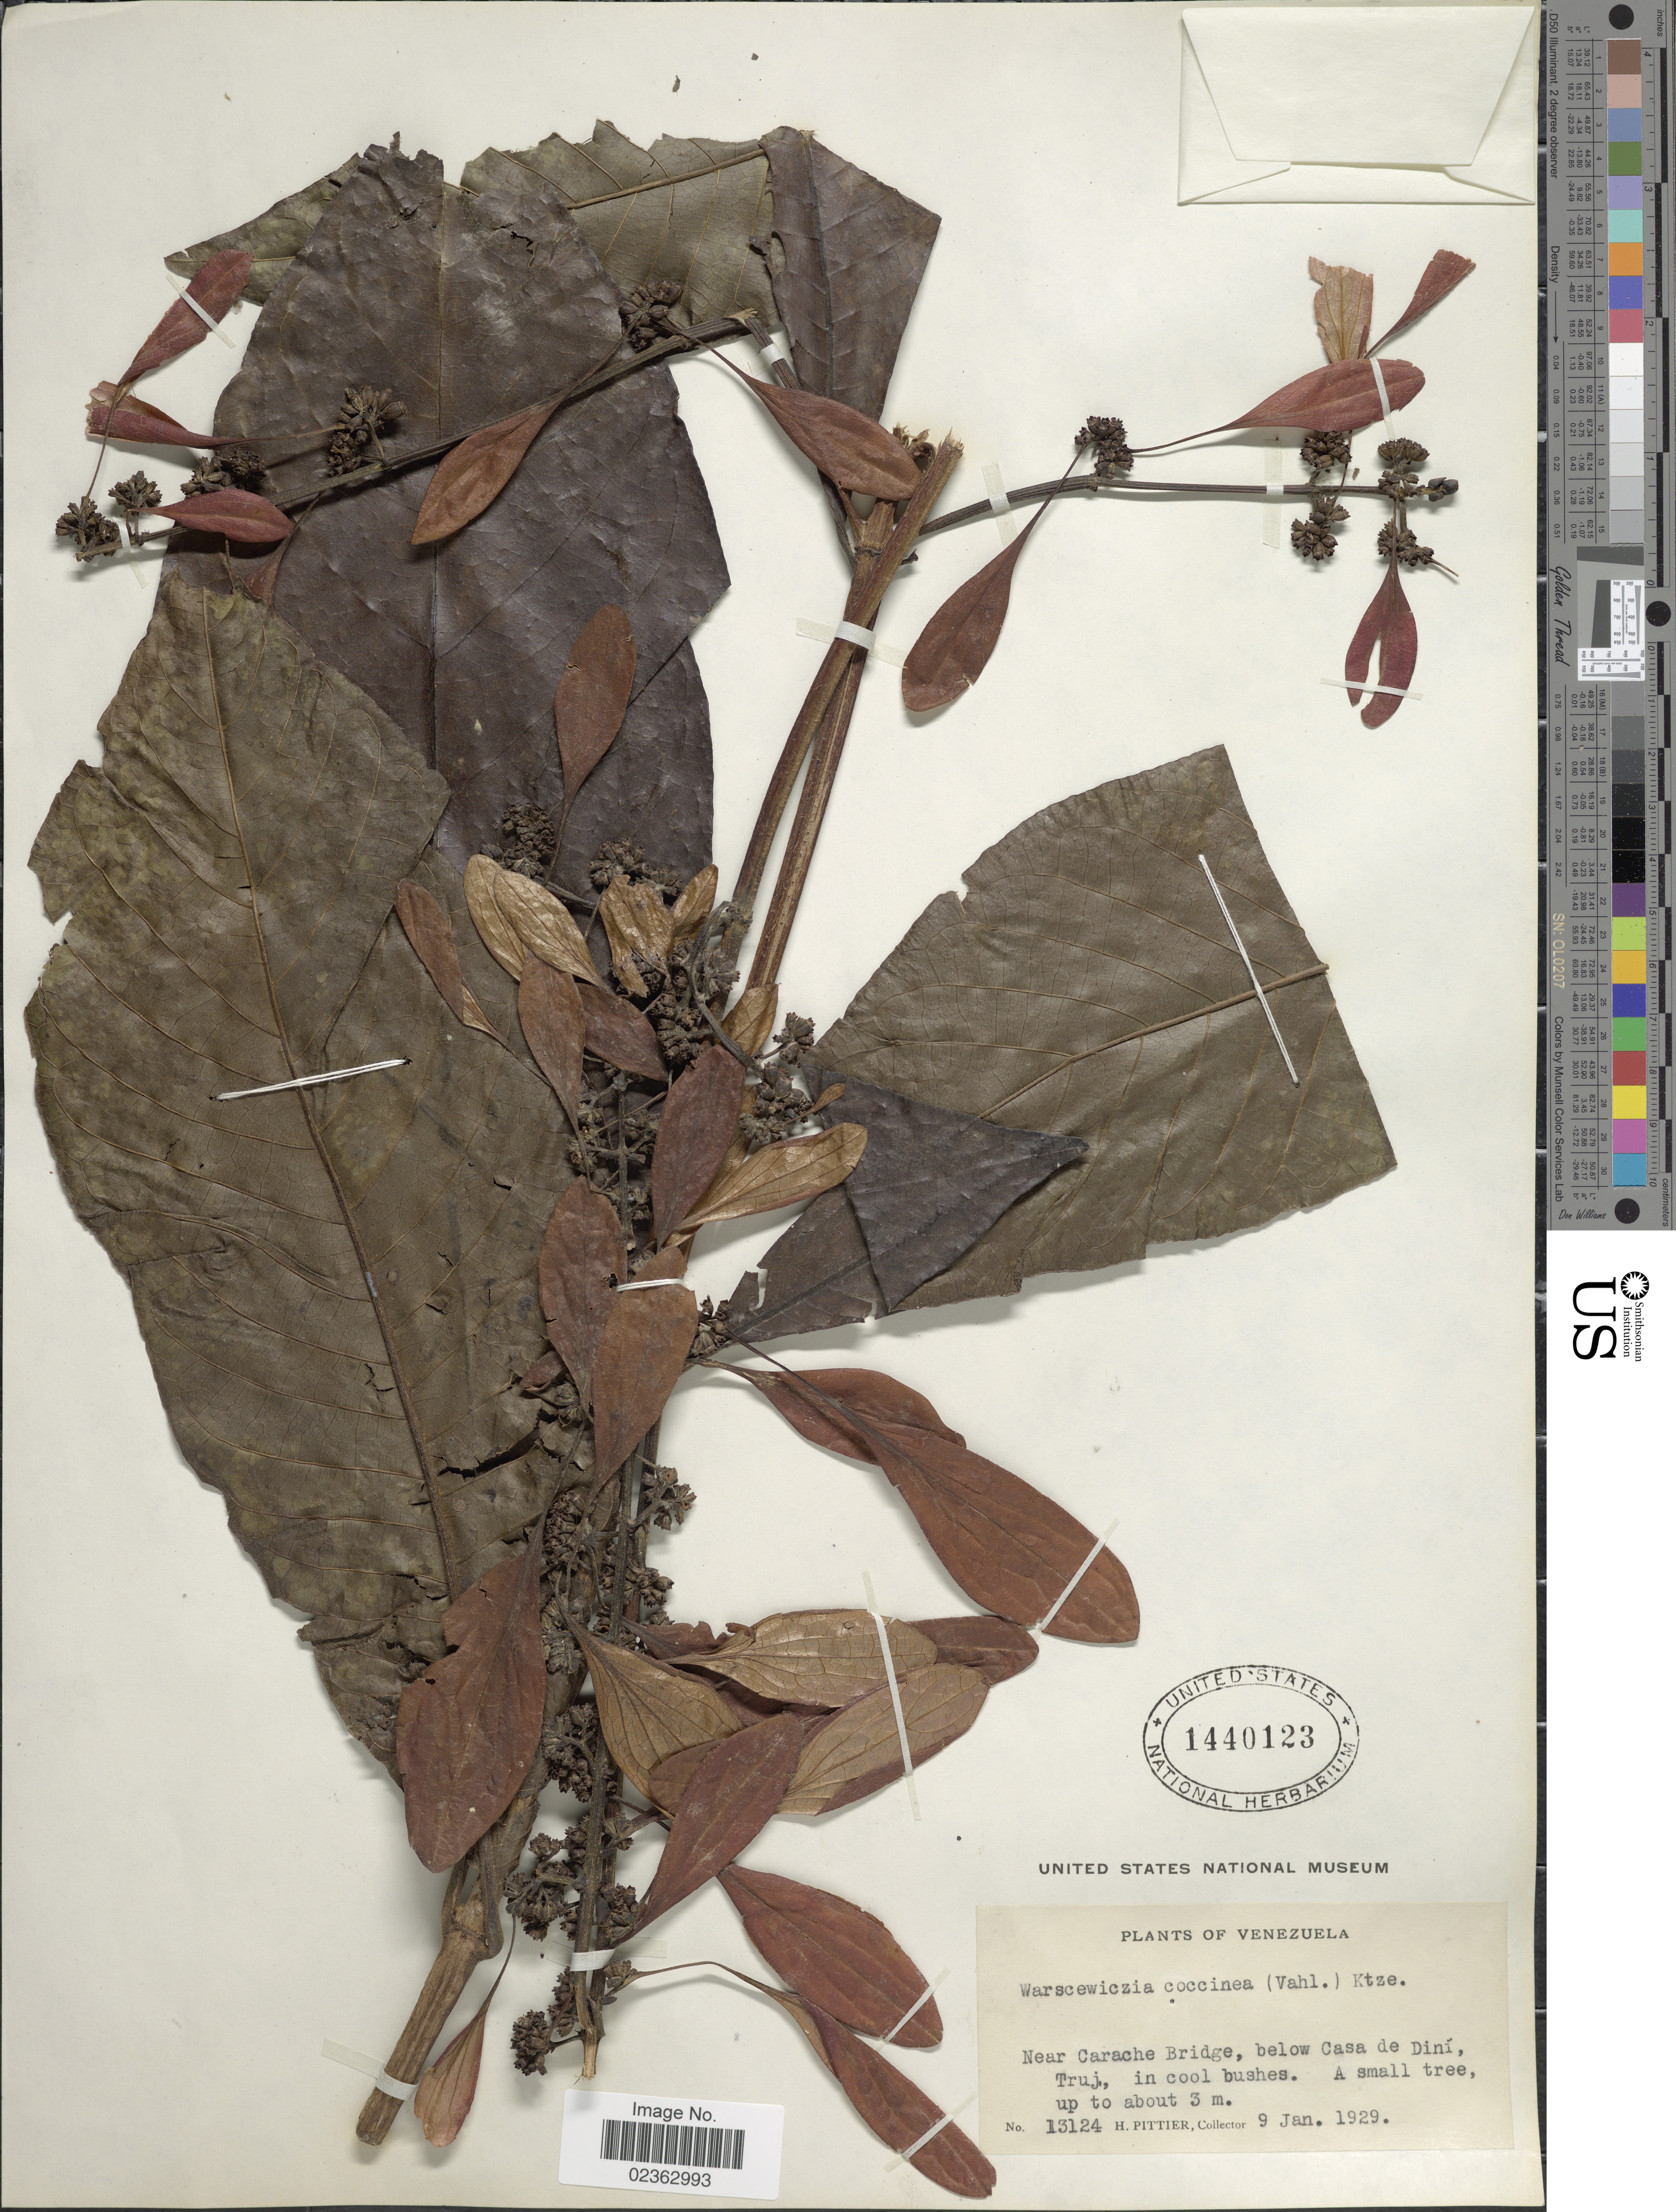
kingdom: Plantae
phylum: Tracheophyta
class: Magnoliopsida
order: Gentianales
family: Rubiaceae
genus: Warszewiczia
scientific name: Warszewiczia coccinea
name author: (Vahl) Klotzsch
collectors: H. F. Pittier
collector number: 13124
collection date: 1929-01-09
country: Venezuela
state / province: Trujillo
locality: Near Carache Bridge, below Casa de Dini, Truj.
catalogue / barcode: US 1440123